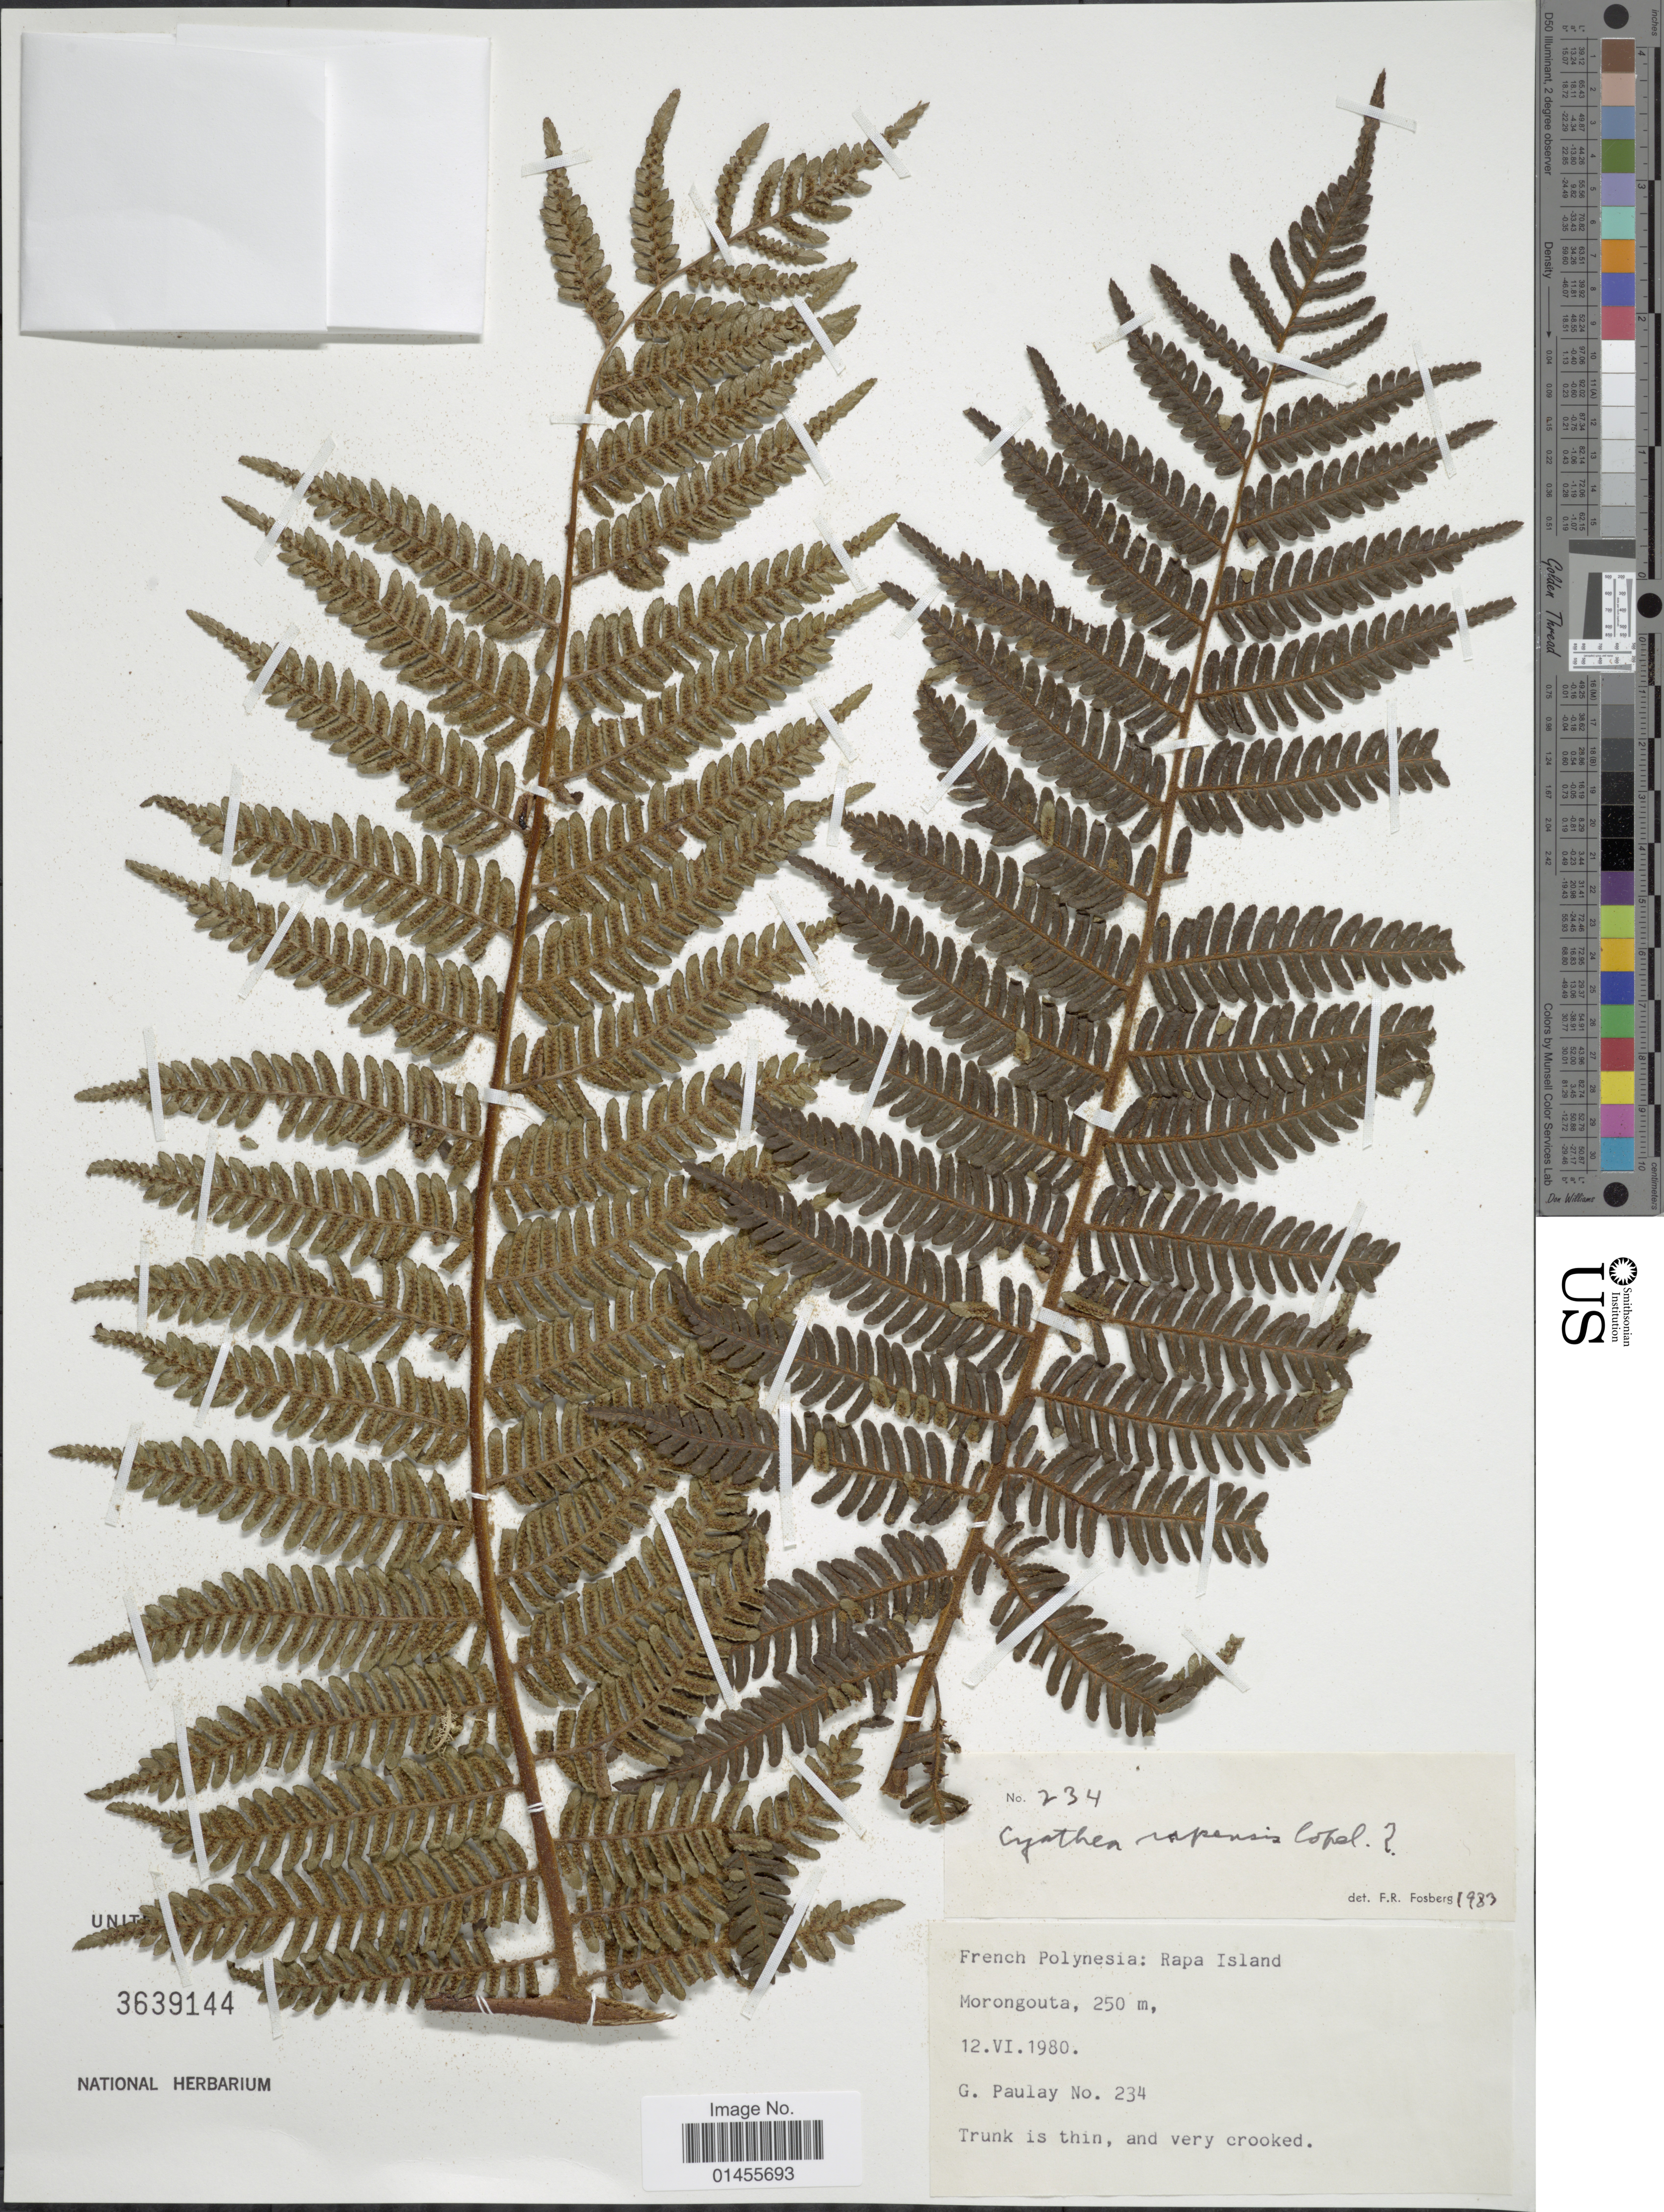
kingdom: Plantae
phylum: Tracheophyta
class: Polypodiopsida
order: Cyatheales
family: Cyatheaceae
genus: Alsophila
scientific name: Alsophila sp.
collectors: G. Paulay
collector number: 234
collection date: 1980-06-12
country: French Polynesia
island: Rapa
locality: Rapa Island: Morongouta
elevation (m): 250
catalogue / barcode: US 3639144